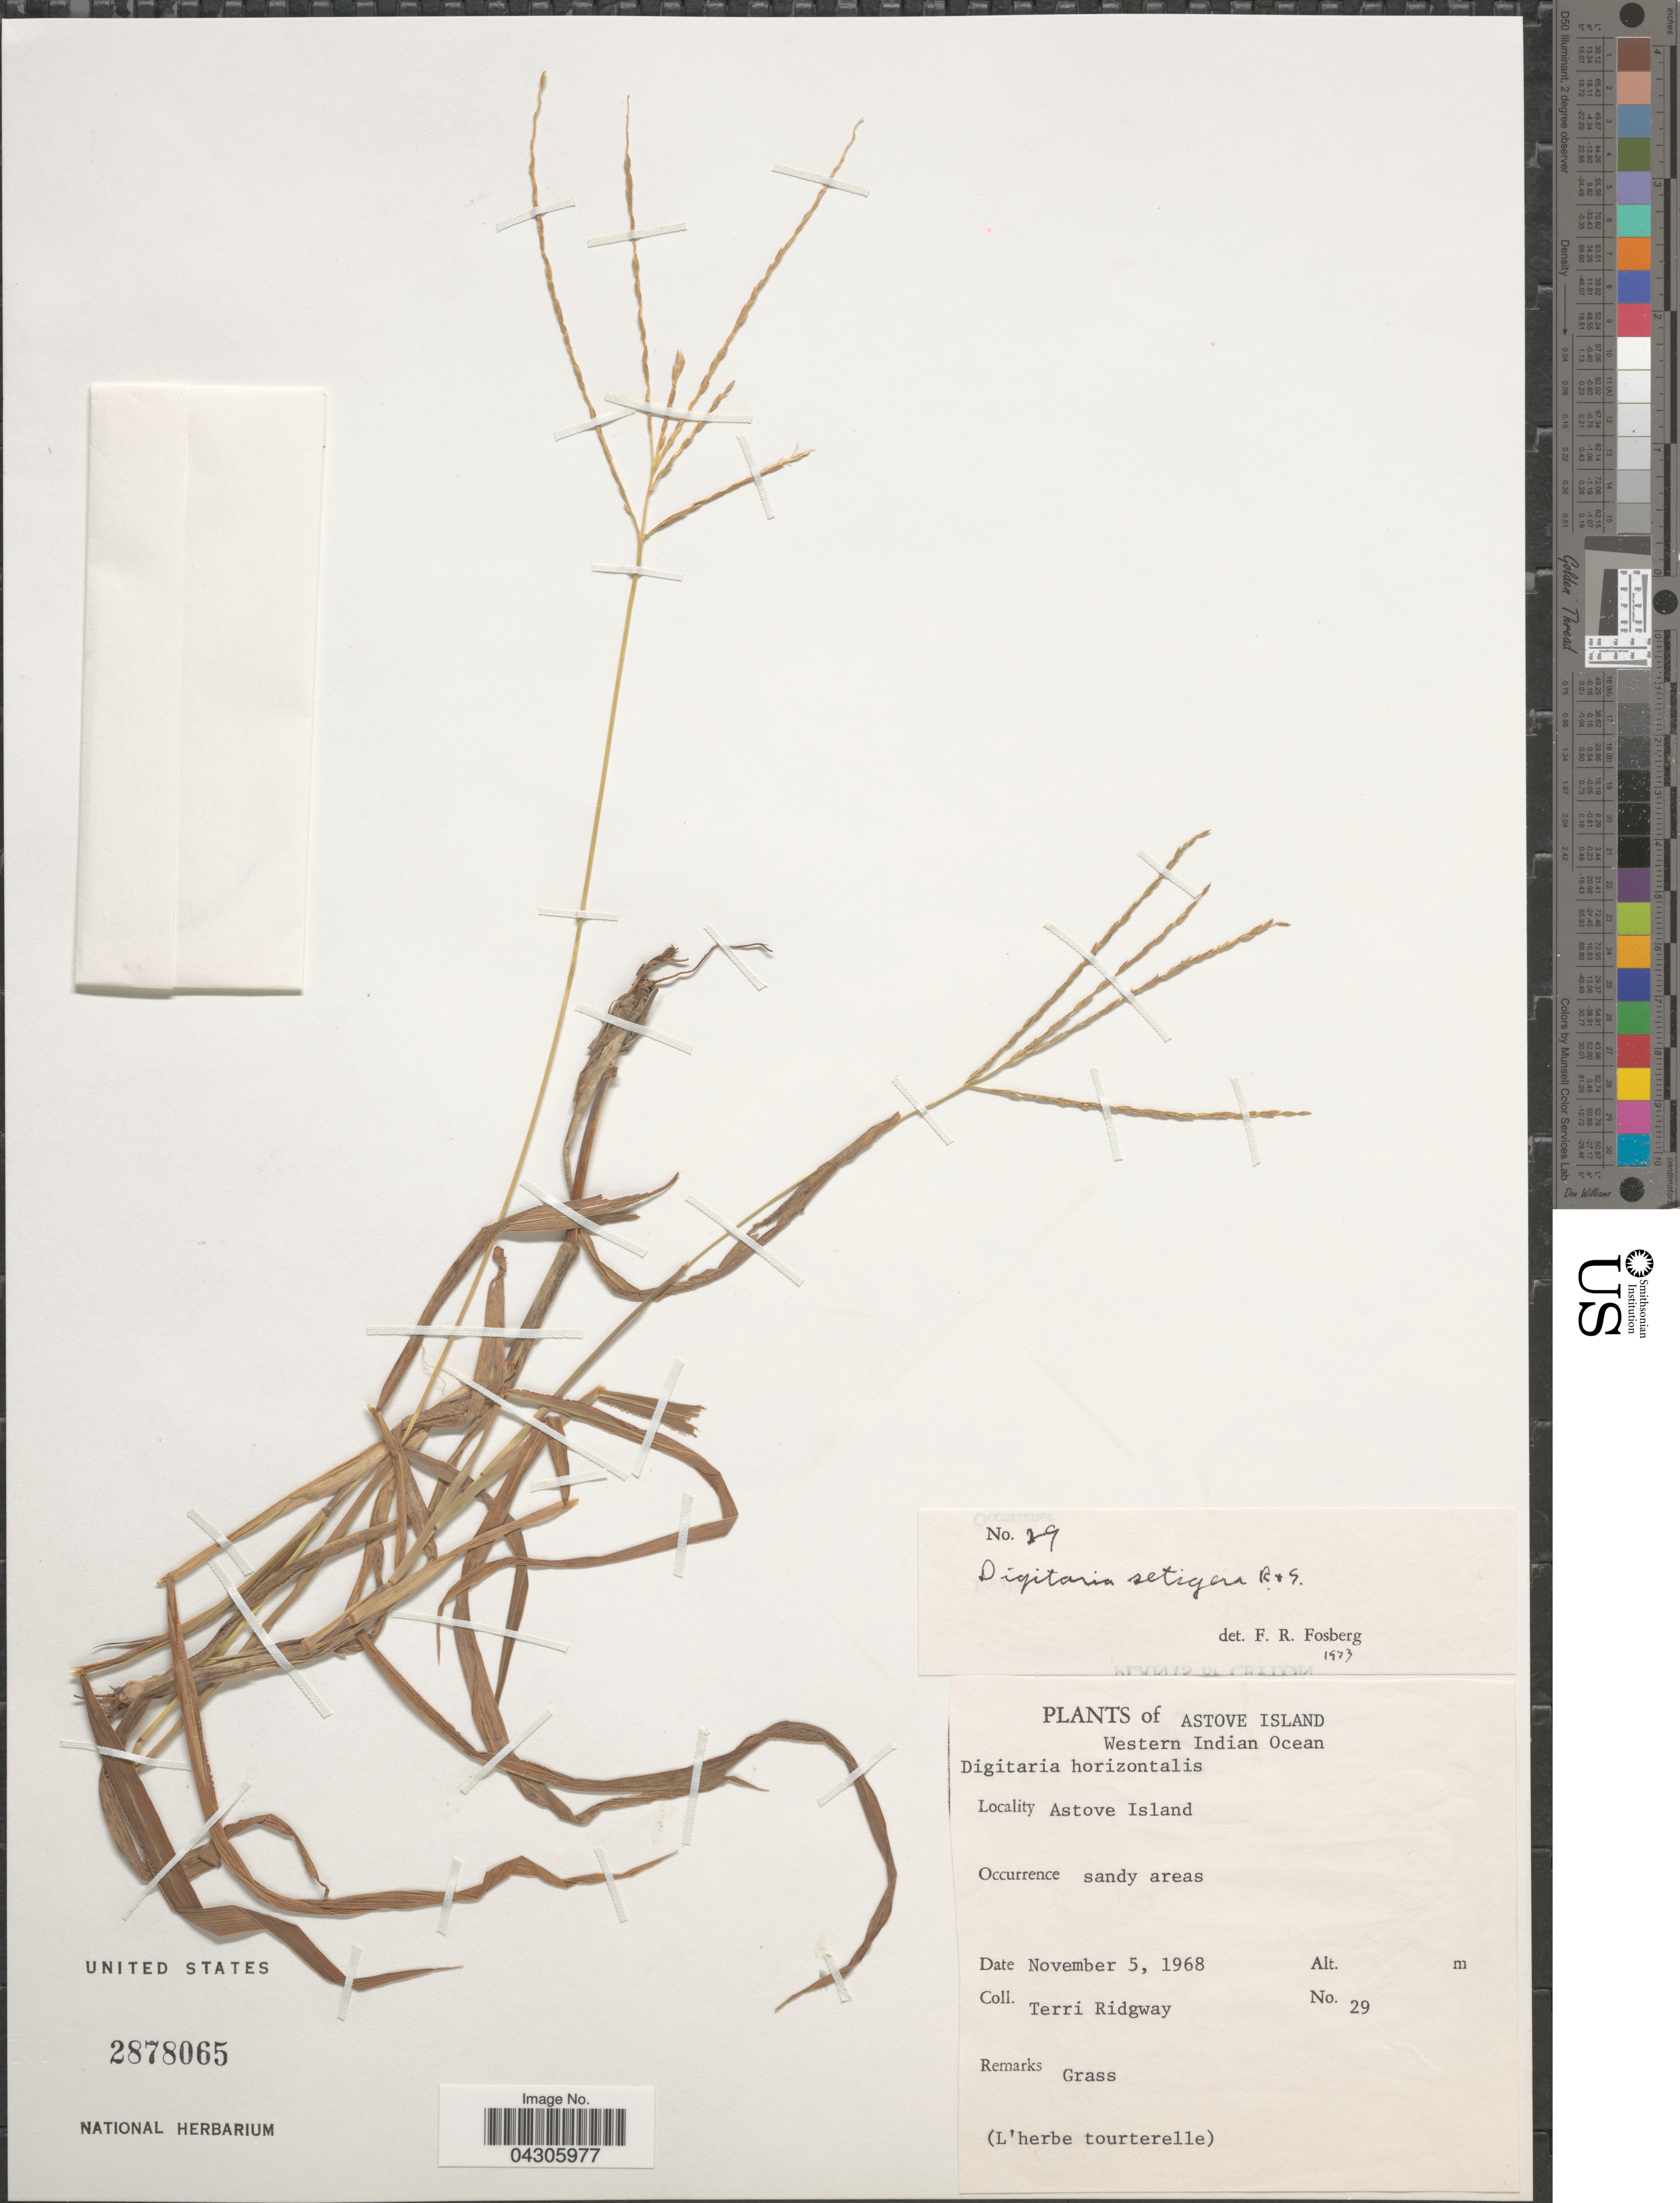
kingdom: Plantae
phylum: Tracheophyta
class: Liliopsida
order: Poales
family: Poaceae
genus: Digitaria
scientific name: Digitaria setigera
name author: Roth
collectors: T. Ridgway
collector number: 29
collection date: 1968-11-05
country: Seychelles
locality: Astove Island. Western Indian Ocean.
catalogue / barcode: US 2878065